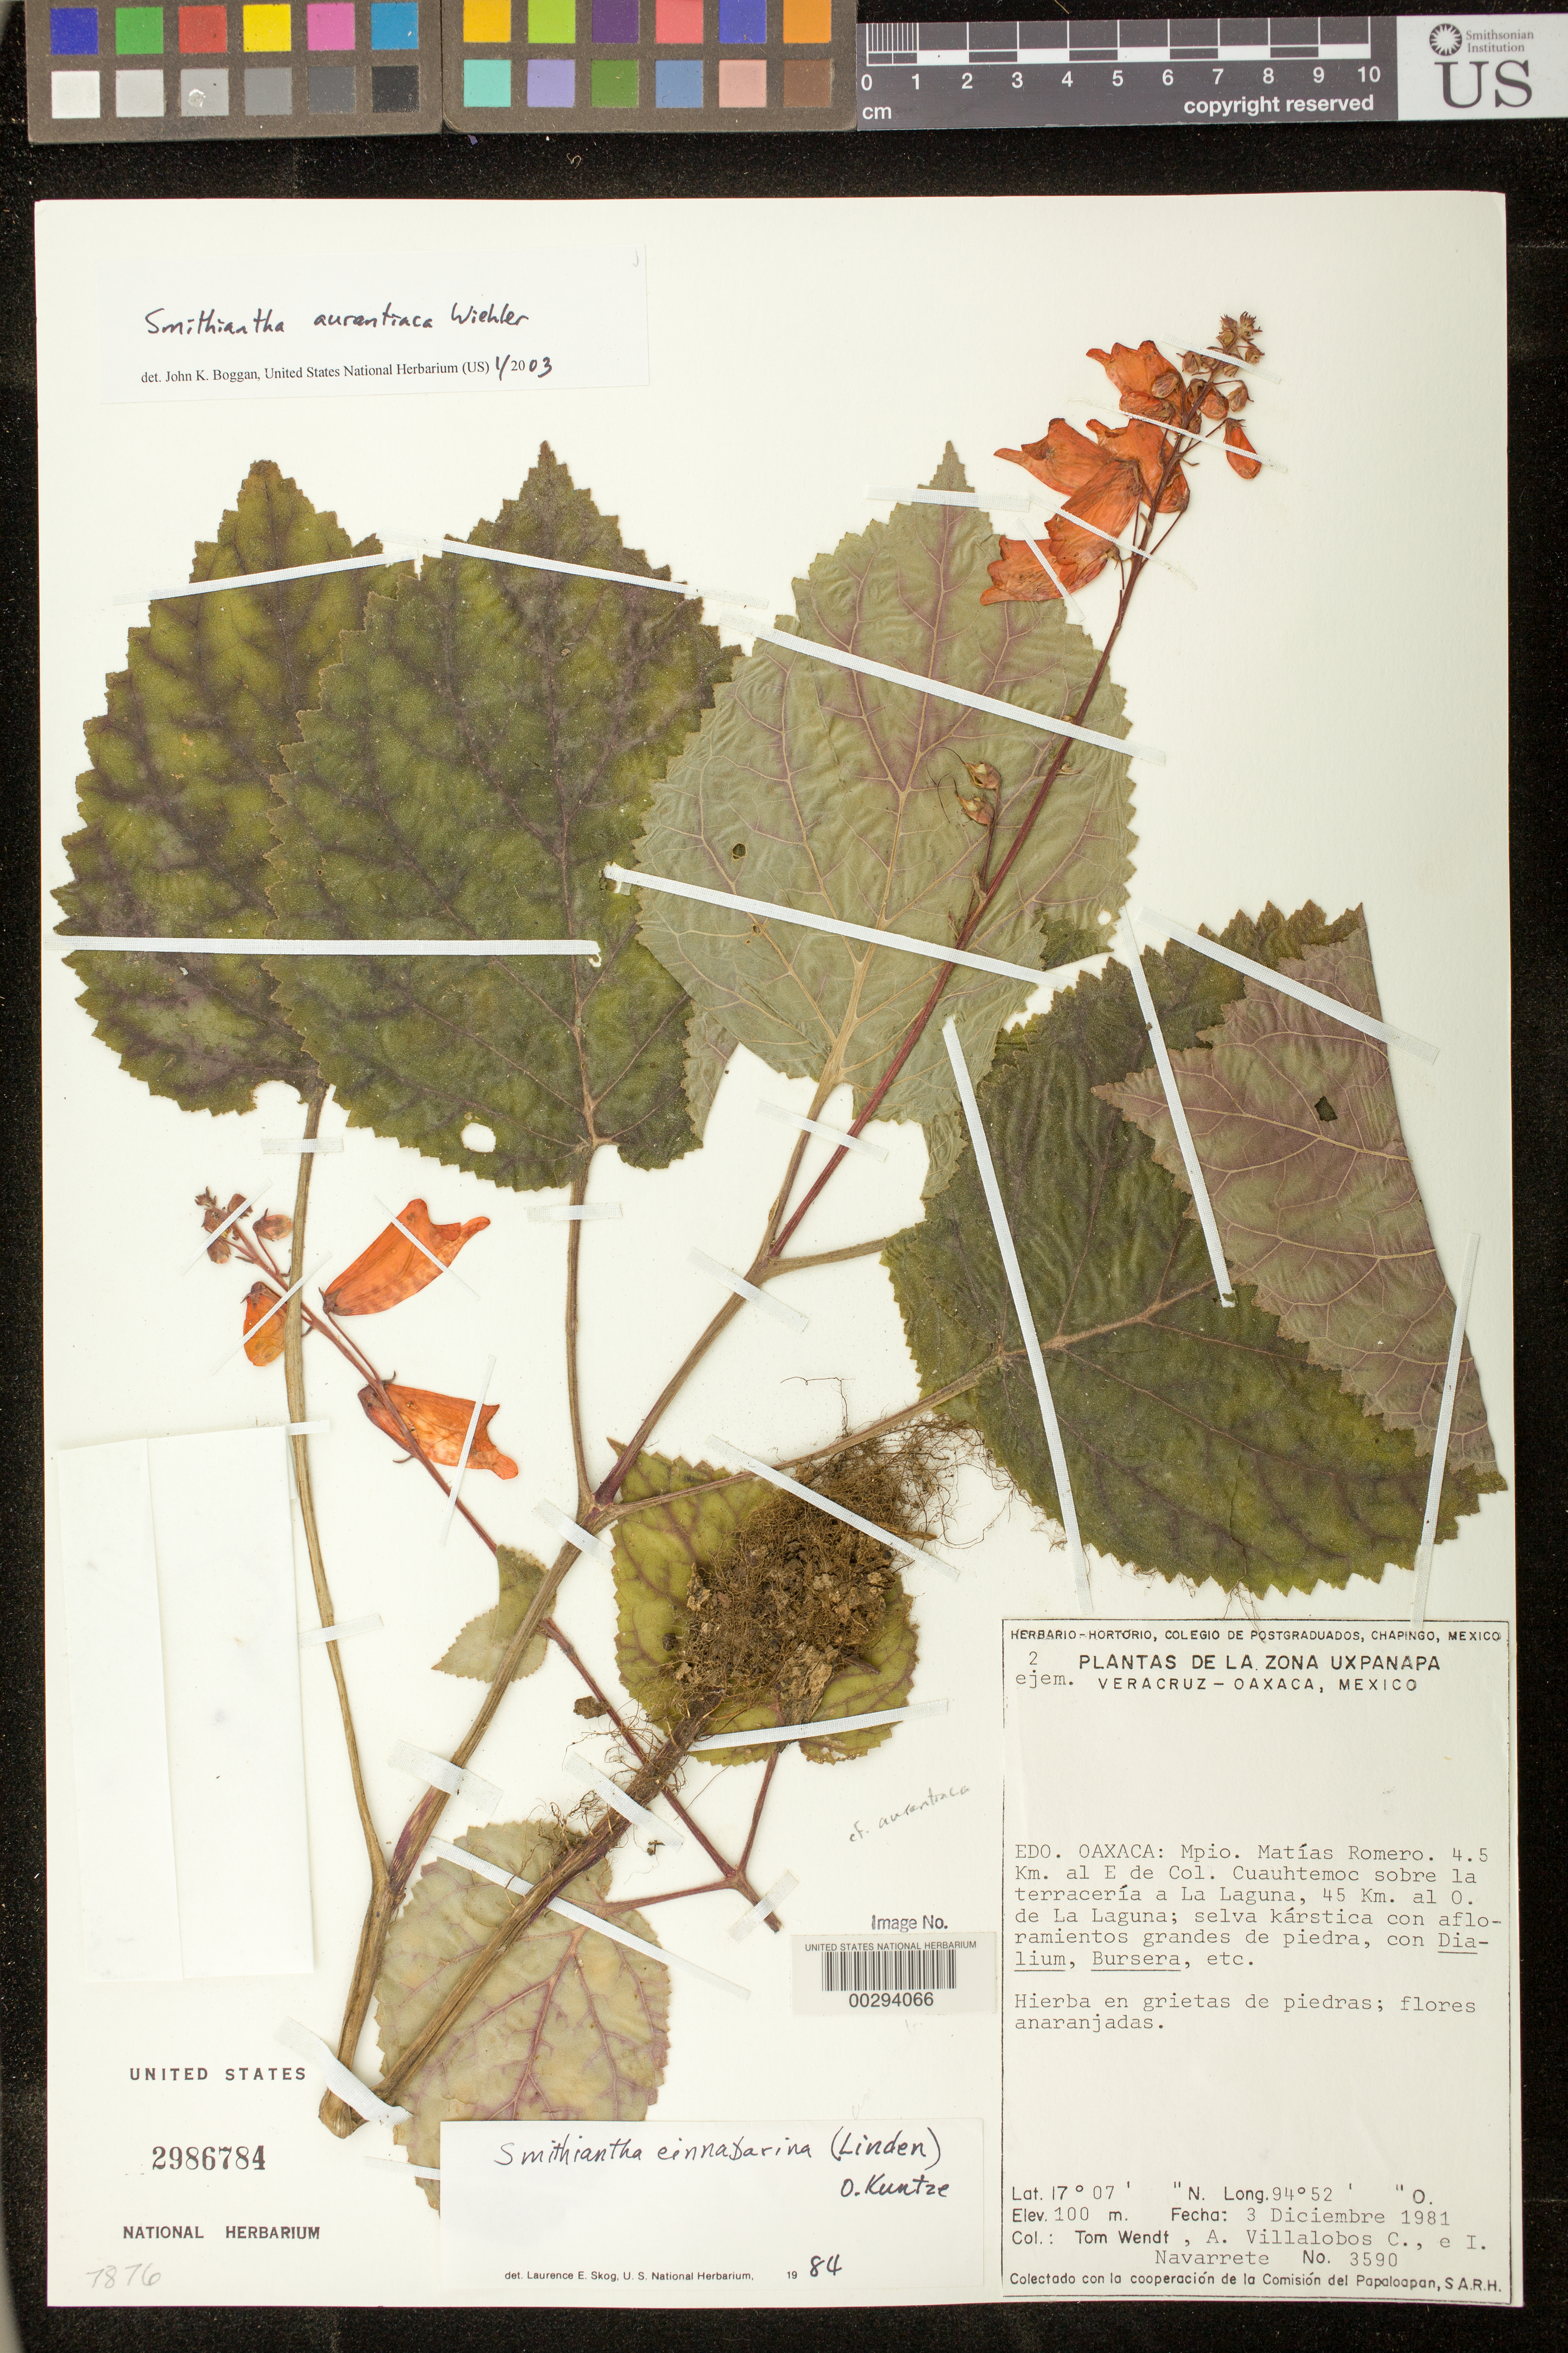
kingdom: Plantae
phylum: Tracheophyta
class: Magnoliopsida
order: Lamiales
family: Gesneriaceae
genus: Smithiantha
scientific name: Smithiantha aurantiaca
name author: Wiehler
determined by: Boggan, J. K., (US), NMNH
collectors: T. L. Wendt, A. Villalobos C. & I. Navarrete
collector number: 3590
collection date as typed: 03 Dec 1981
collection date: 1981-12-03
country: Mexico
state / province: Oaxaca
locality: Mpio. Matías Romero, 4.5 km al E de Col. Cuauhtemoc sobre la terracería a La Laguna, 45 km al O. de La Laguna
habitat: Selva kárstica con afloramientos grandes de piedra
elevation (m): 100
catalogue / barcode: US 2986784